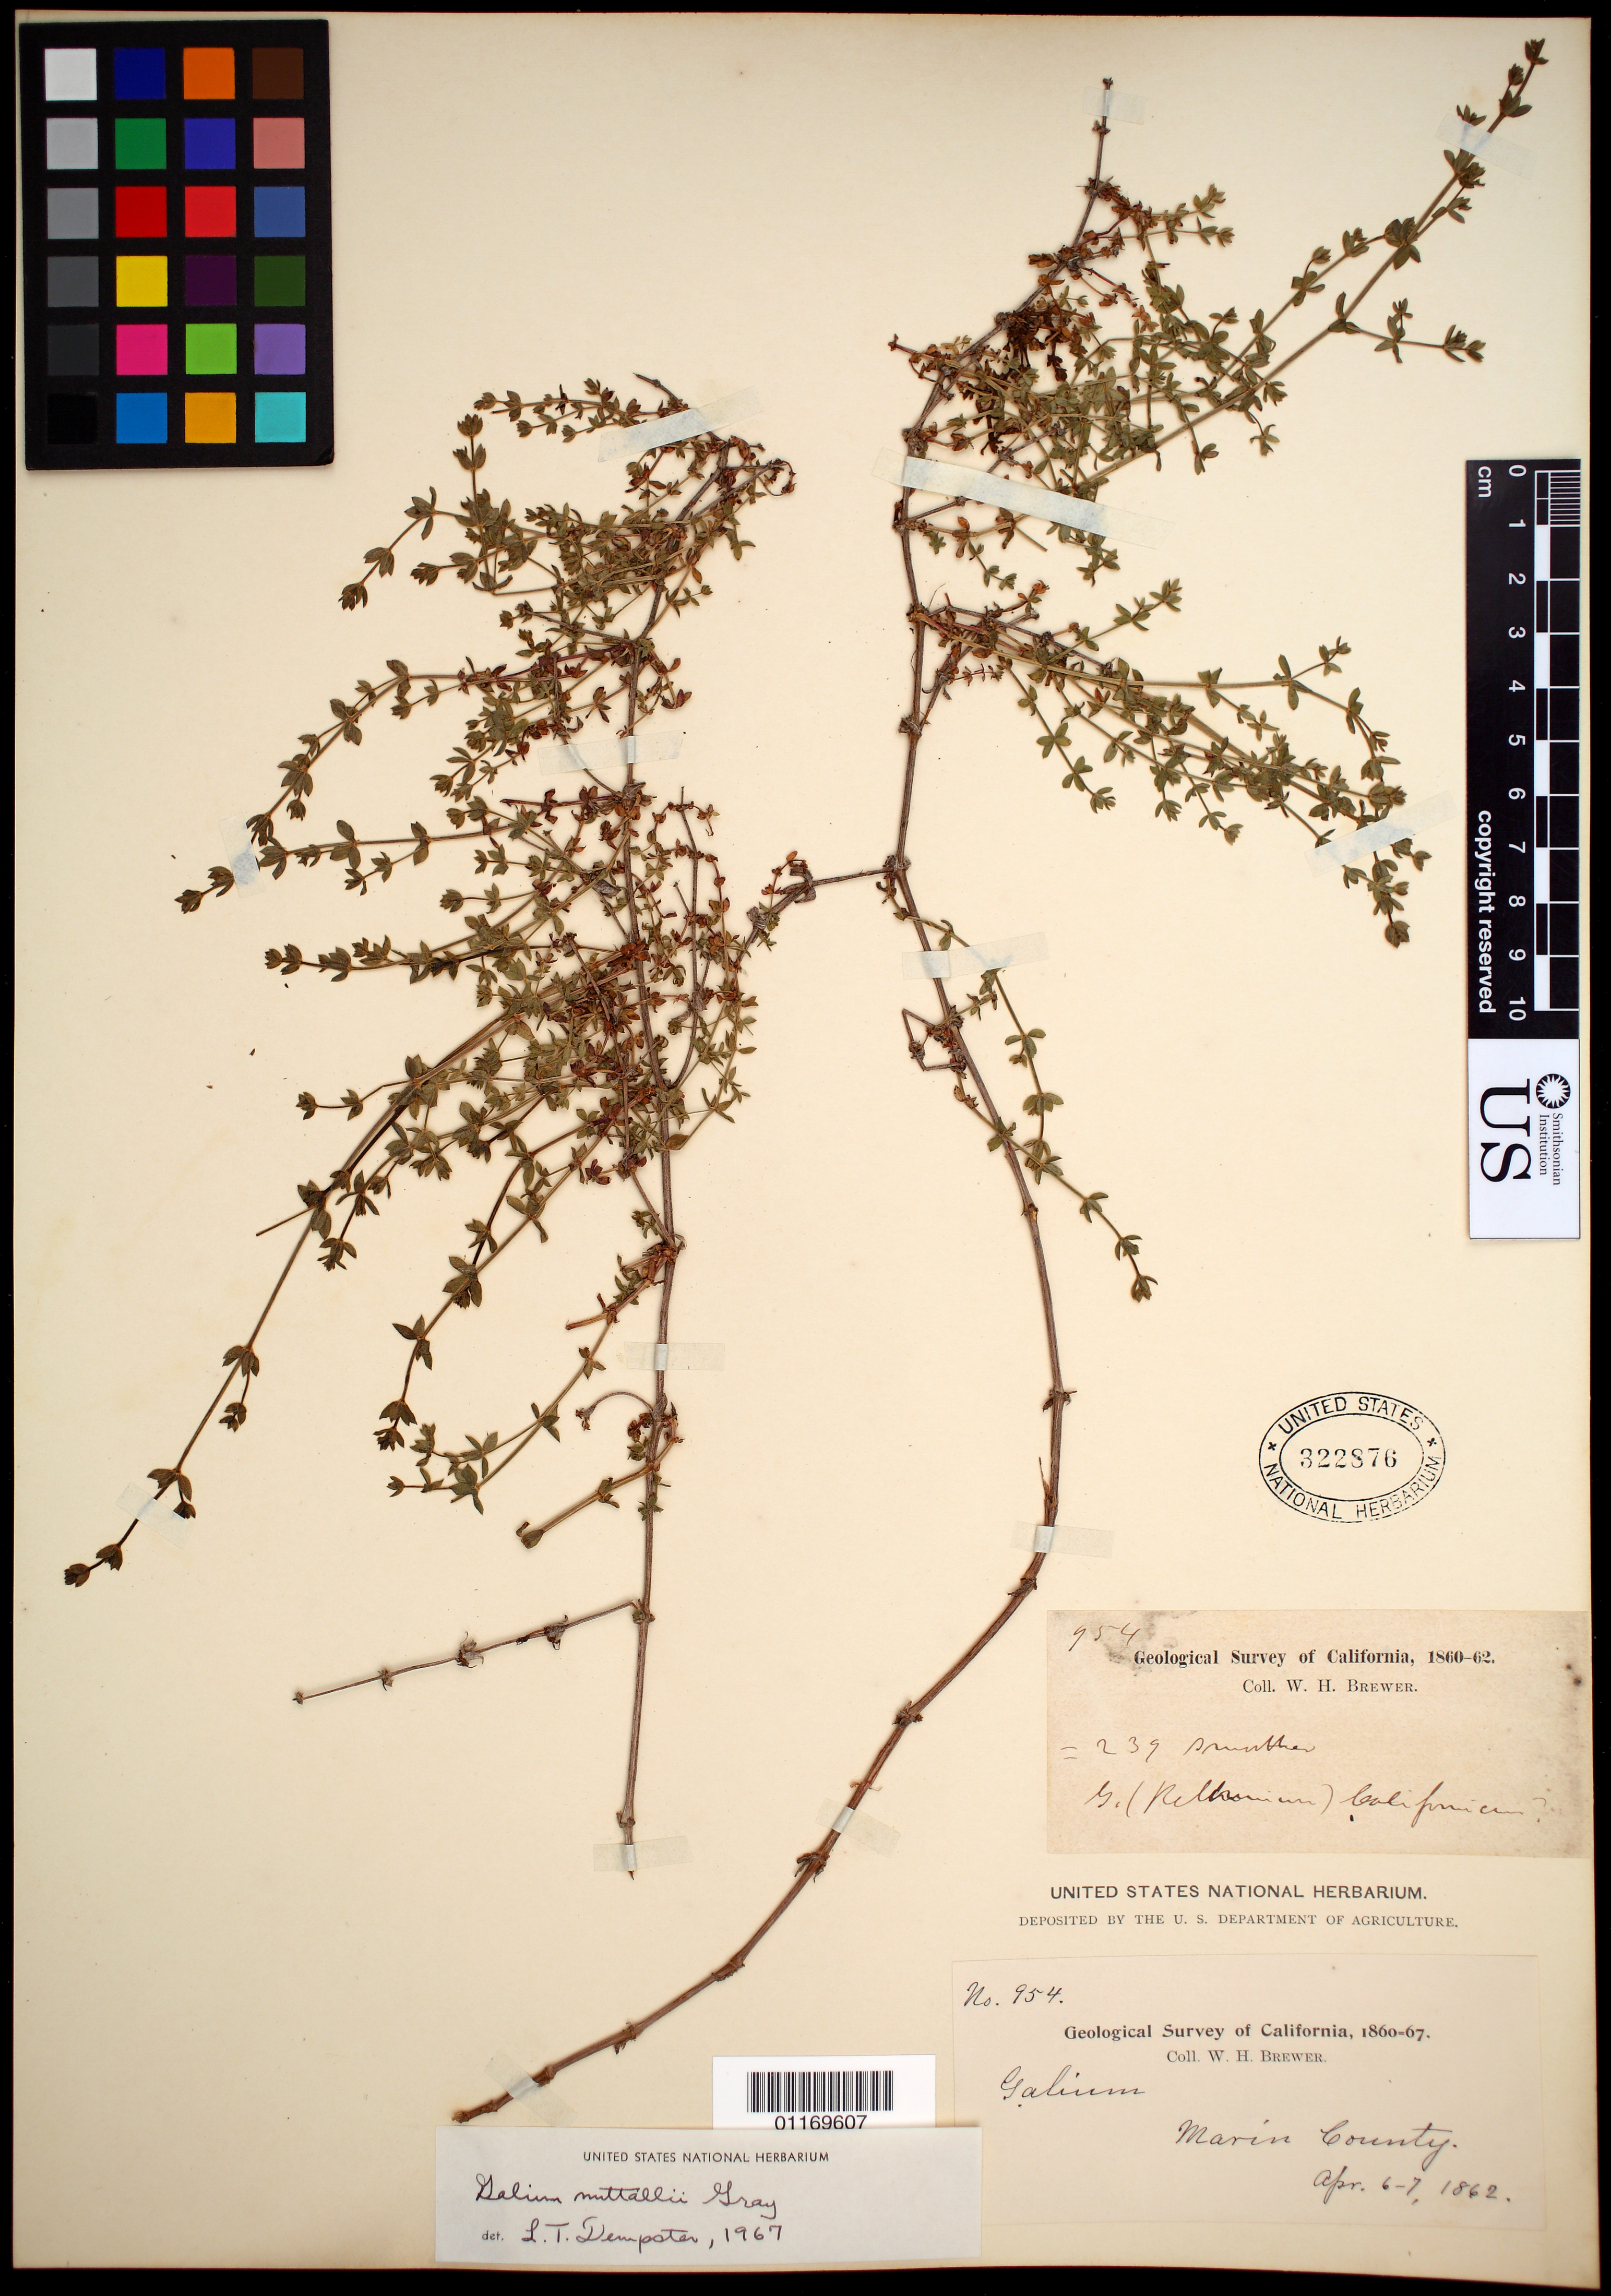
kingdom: Plantae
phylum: Tracheophyta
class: Magnoliopsida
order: Gentianales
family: Rubiaceae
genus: Galium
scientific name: Galium nuttallii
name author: A. Gray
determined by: Dempster, L. T.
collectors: W. H. Brewer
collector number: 954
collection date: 1862-04-06/1862-04-07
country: United States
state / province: California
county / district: Marin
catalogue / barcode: US 322876